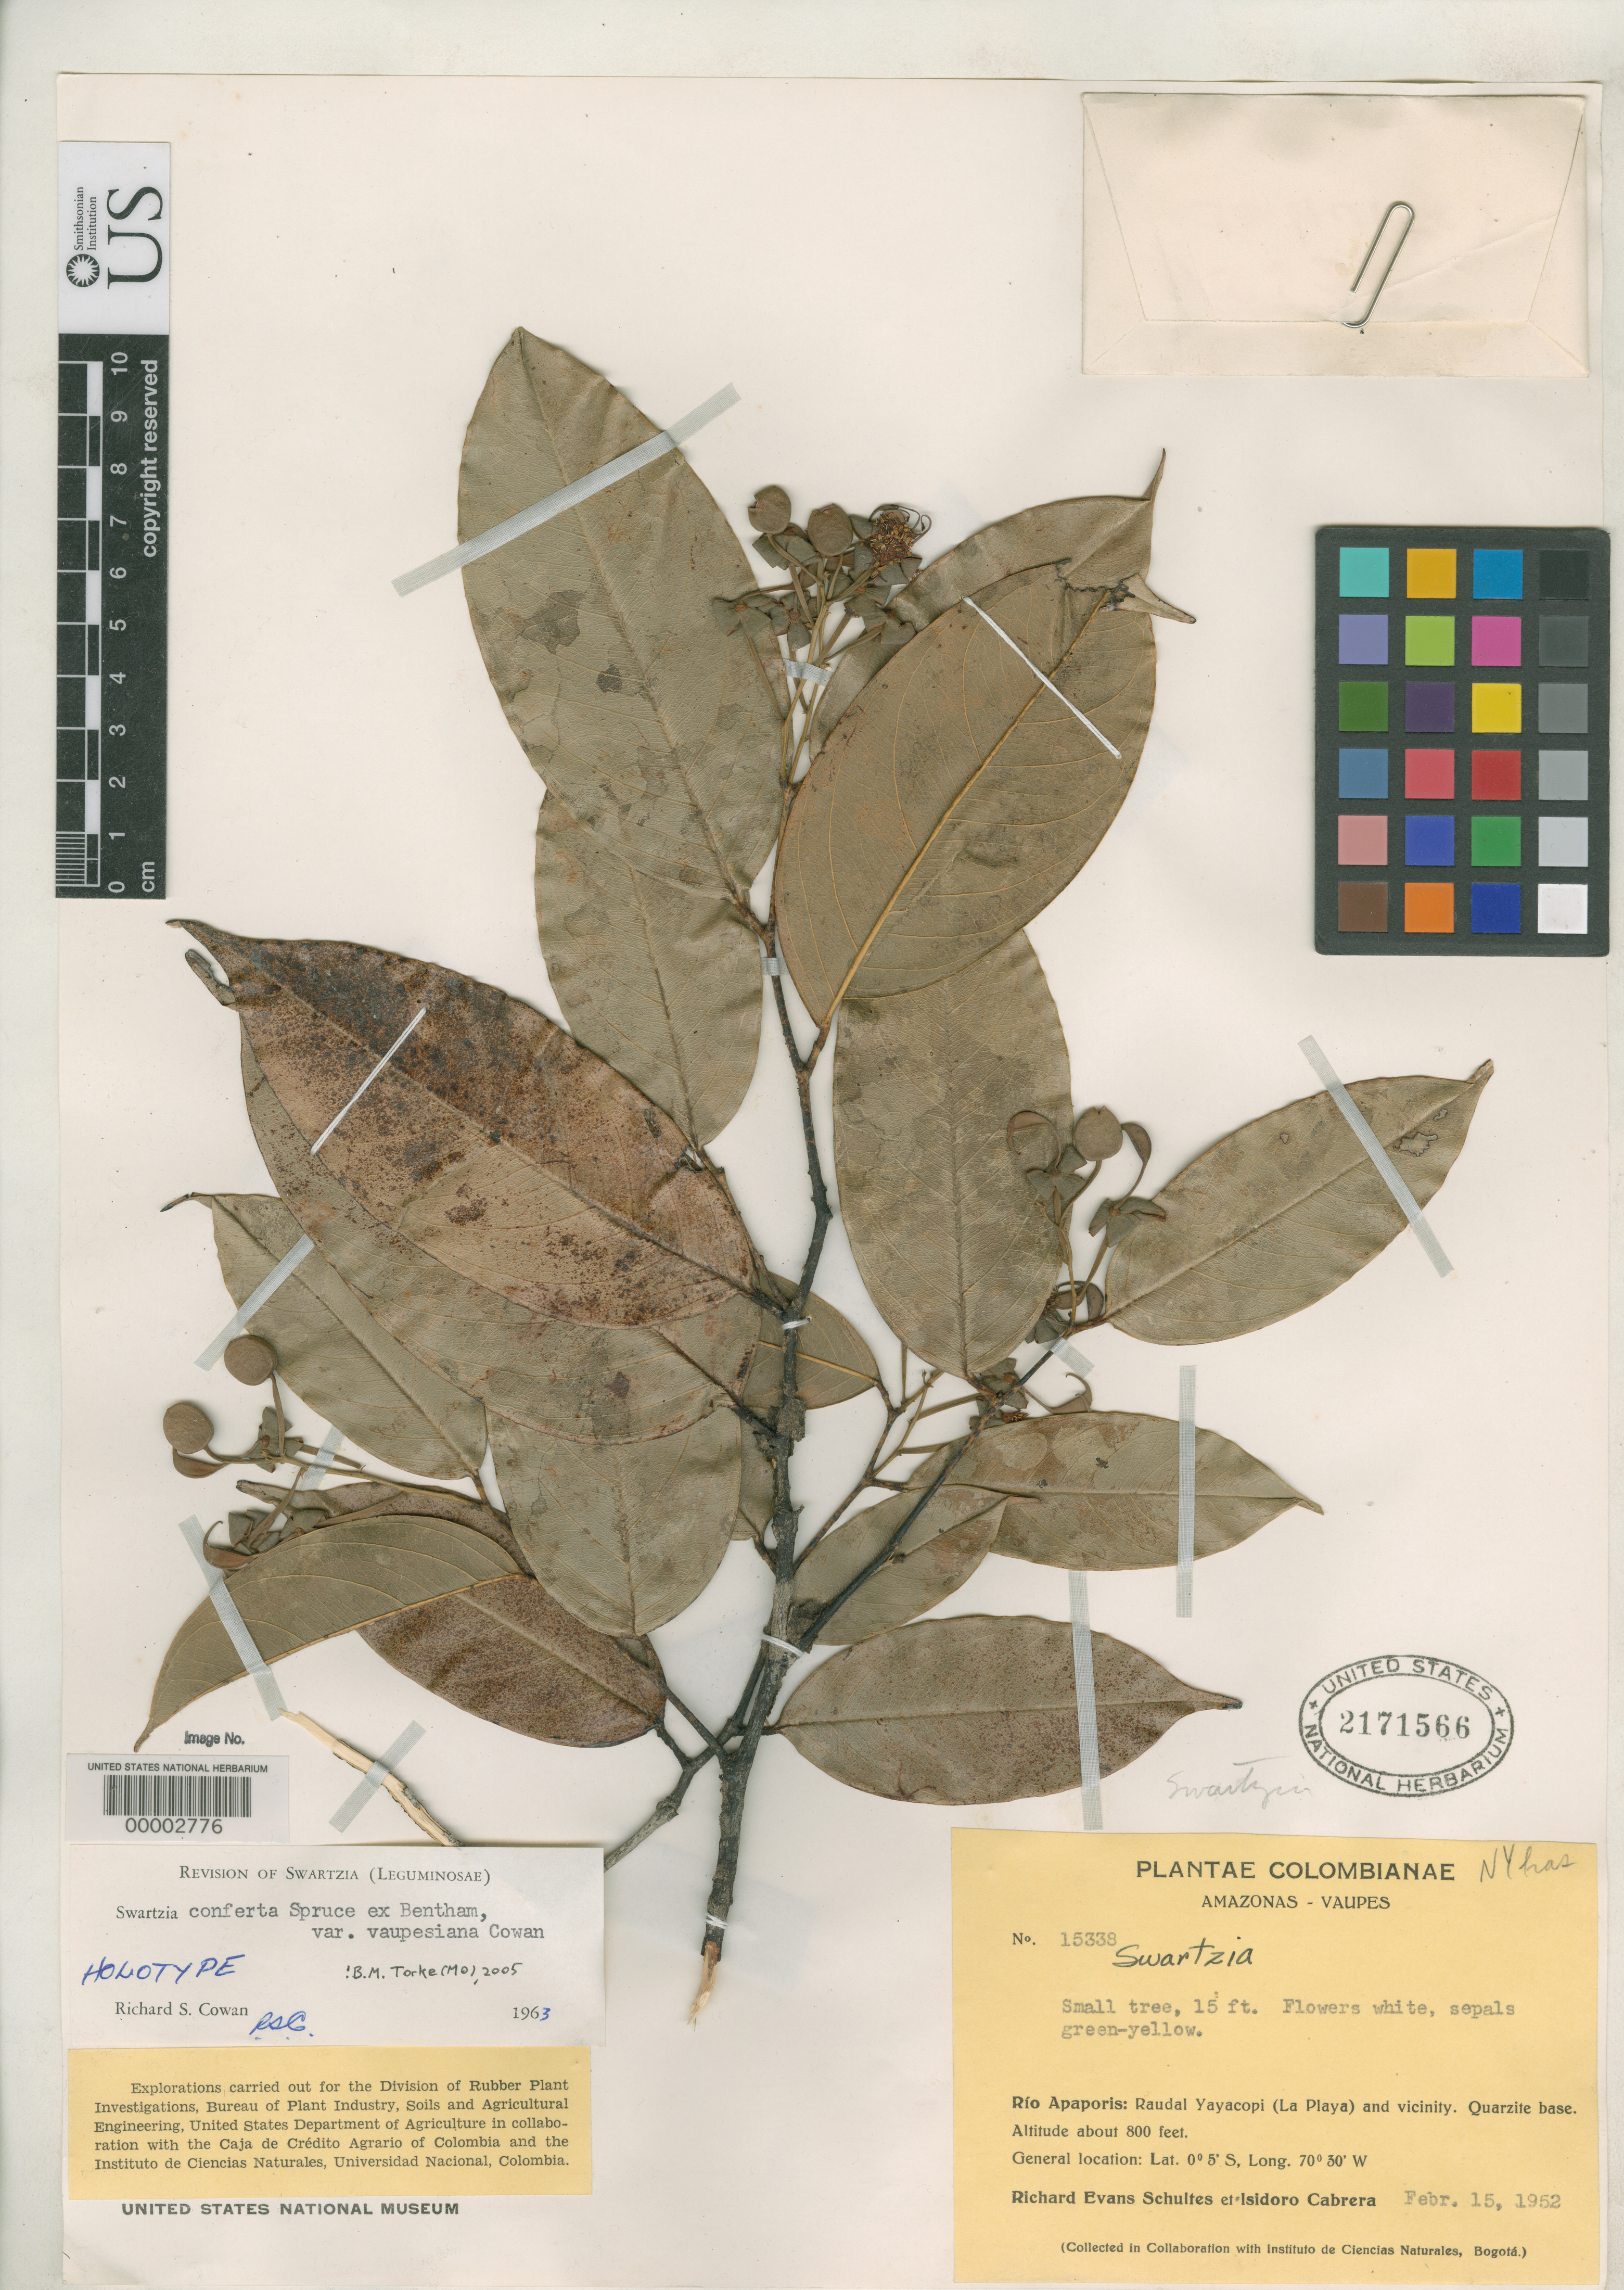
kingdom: Plantae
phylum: Tracheophyta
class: Magnoliopsida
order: Fabales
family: Fabaceae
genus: Swartzia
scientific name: Swartzia conferta var. vaupesiana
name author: R.S. Cowan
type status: Holotype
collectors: R. E. Schultes & I. Cabrera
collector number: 15338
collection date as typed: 15 Feb 1952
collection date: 1952-02-15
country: Colombia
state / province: Vaupés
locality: Raudec Yayalapi, Rio Apaporis.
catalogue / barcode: US 2171566